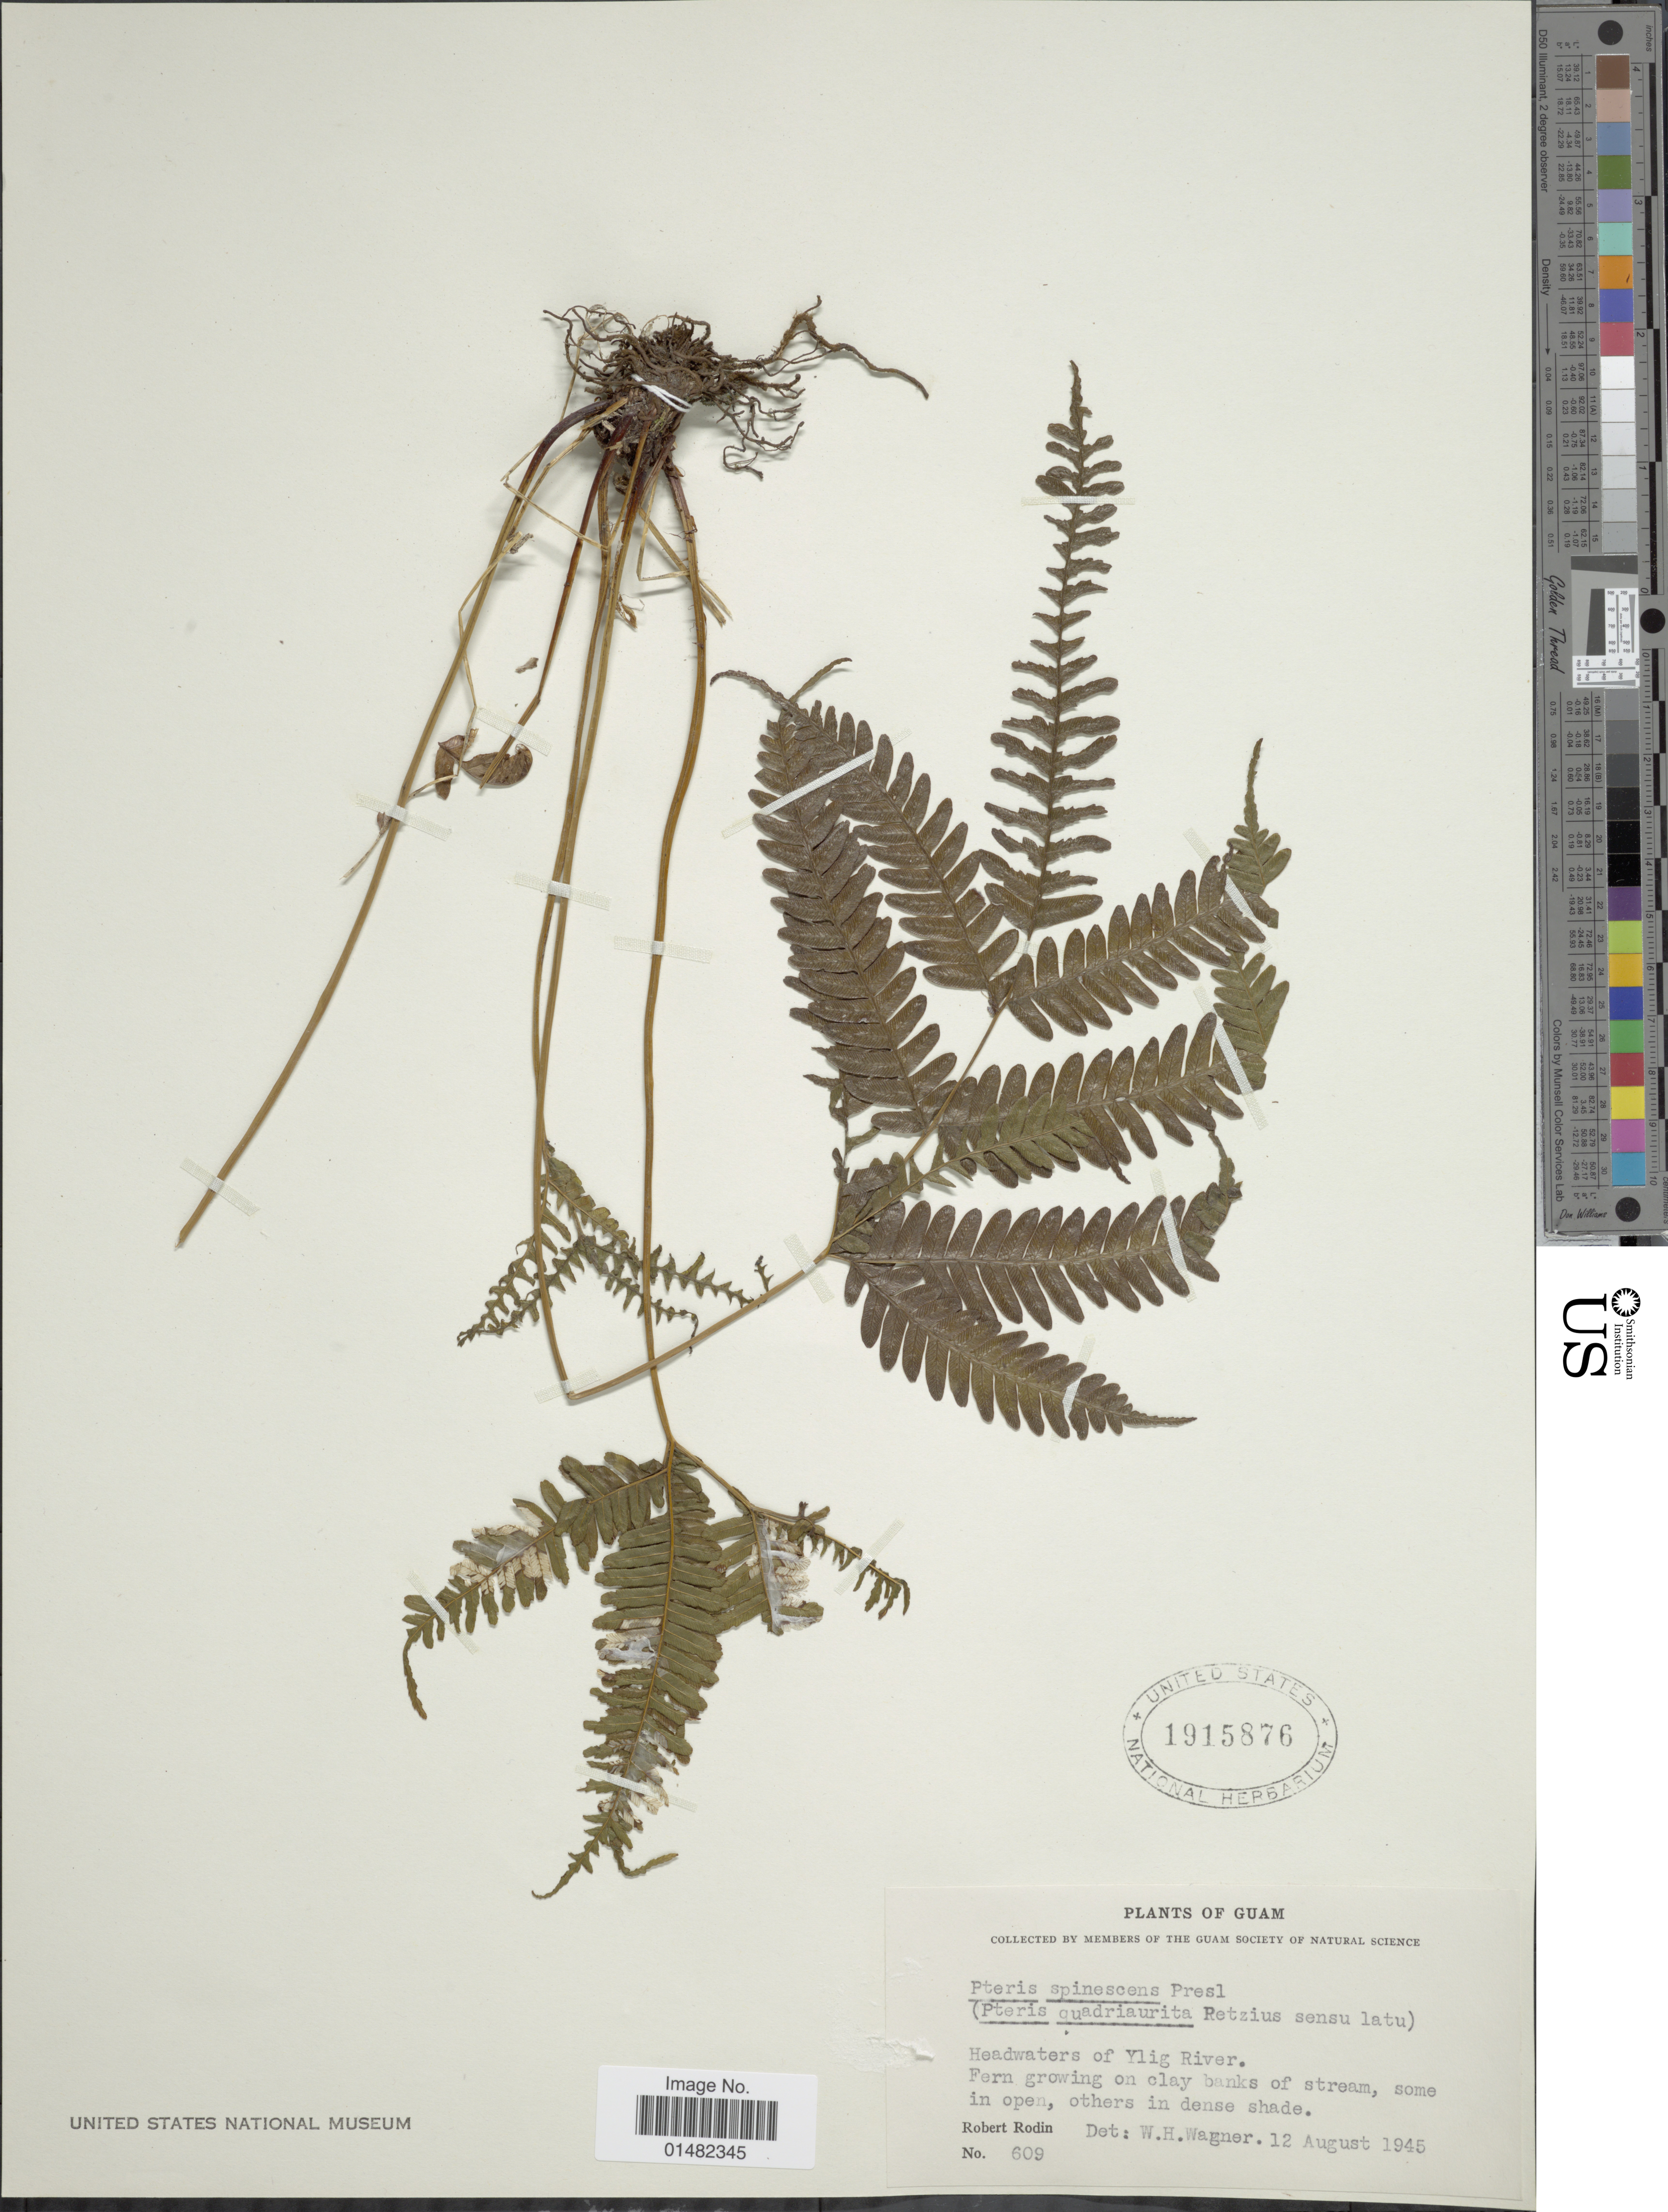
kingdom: Plantae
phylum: Tracheophyta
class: Polypodiopsida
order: Polypodiales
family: Pteridaceae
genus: Pteris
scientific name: Pteris quadriaurita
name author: Retz.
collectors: R. Rodin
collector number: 609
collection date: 1945-08-12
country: Northern Mariana Islands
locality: Guam, Headwaters of Ylig River. Fern growing on clay banks of stream, some in open, others in dense shade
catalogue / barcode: US 1915876